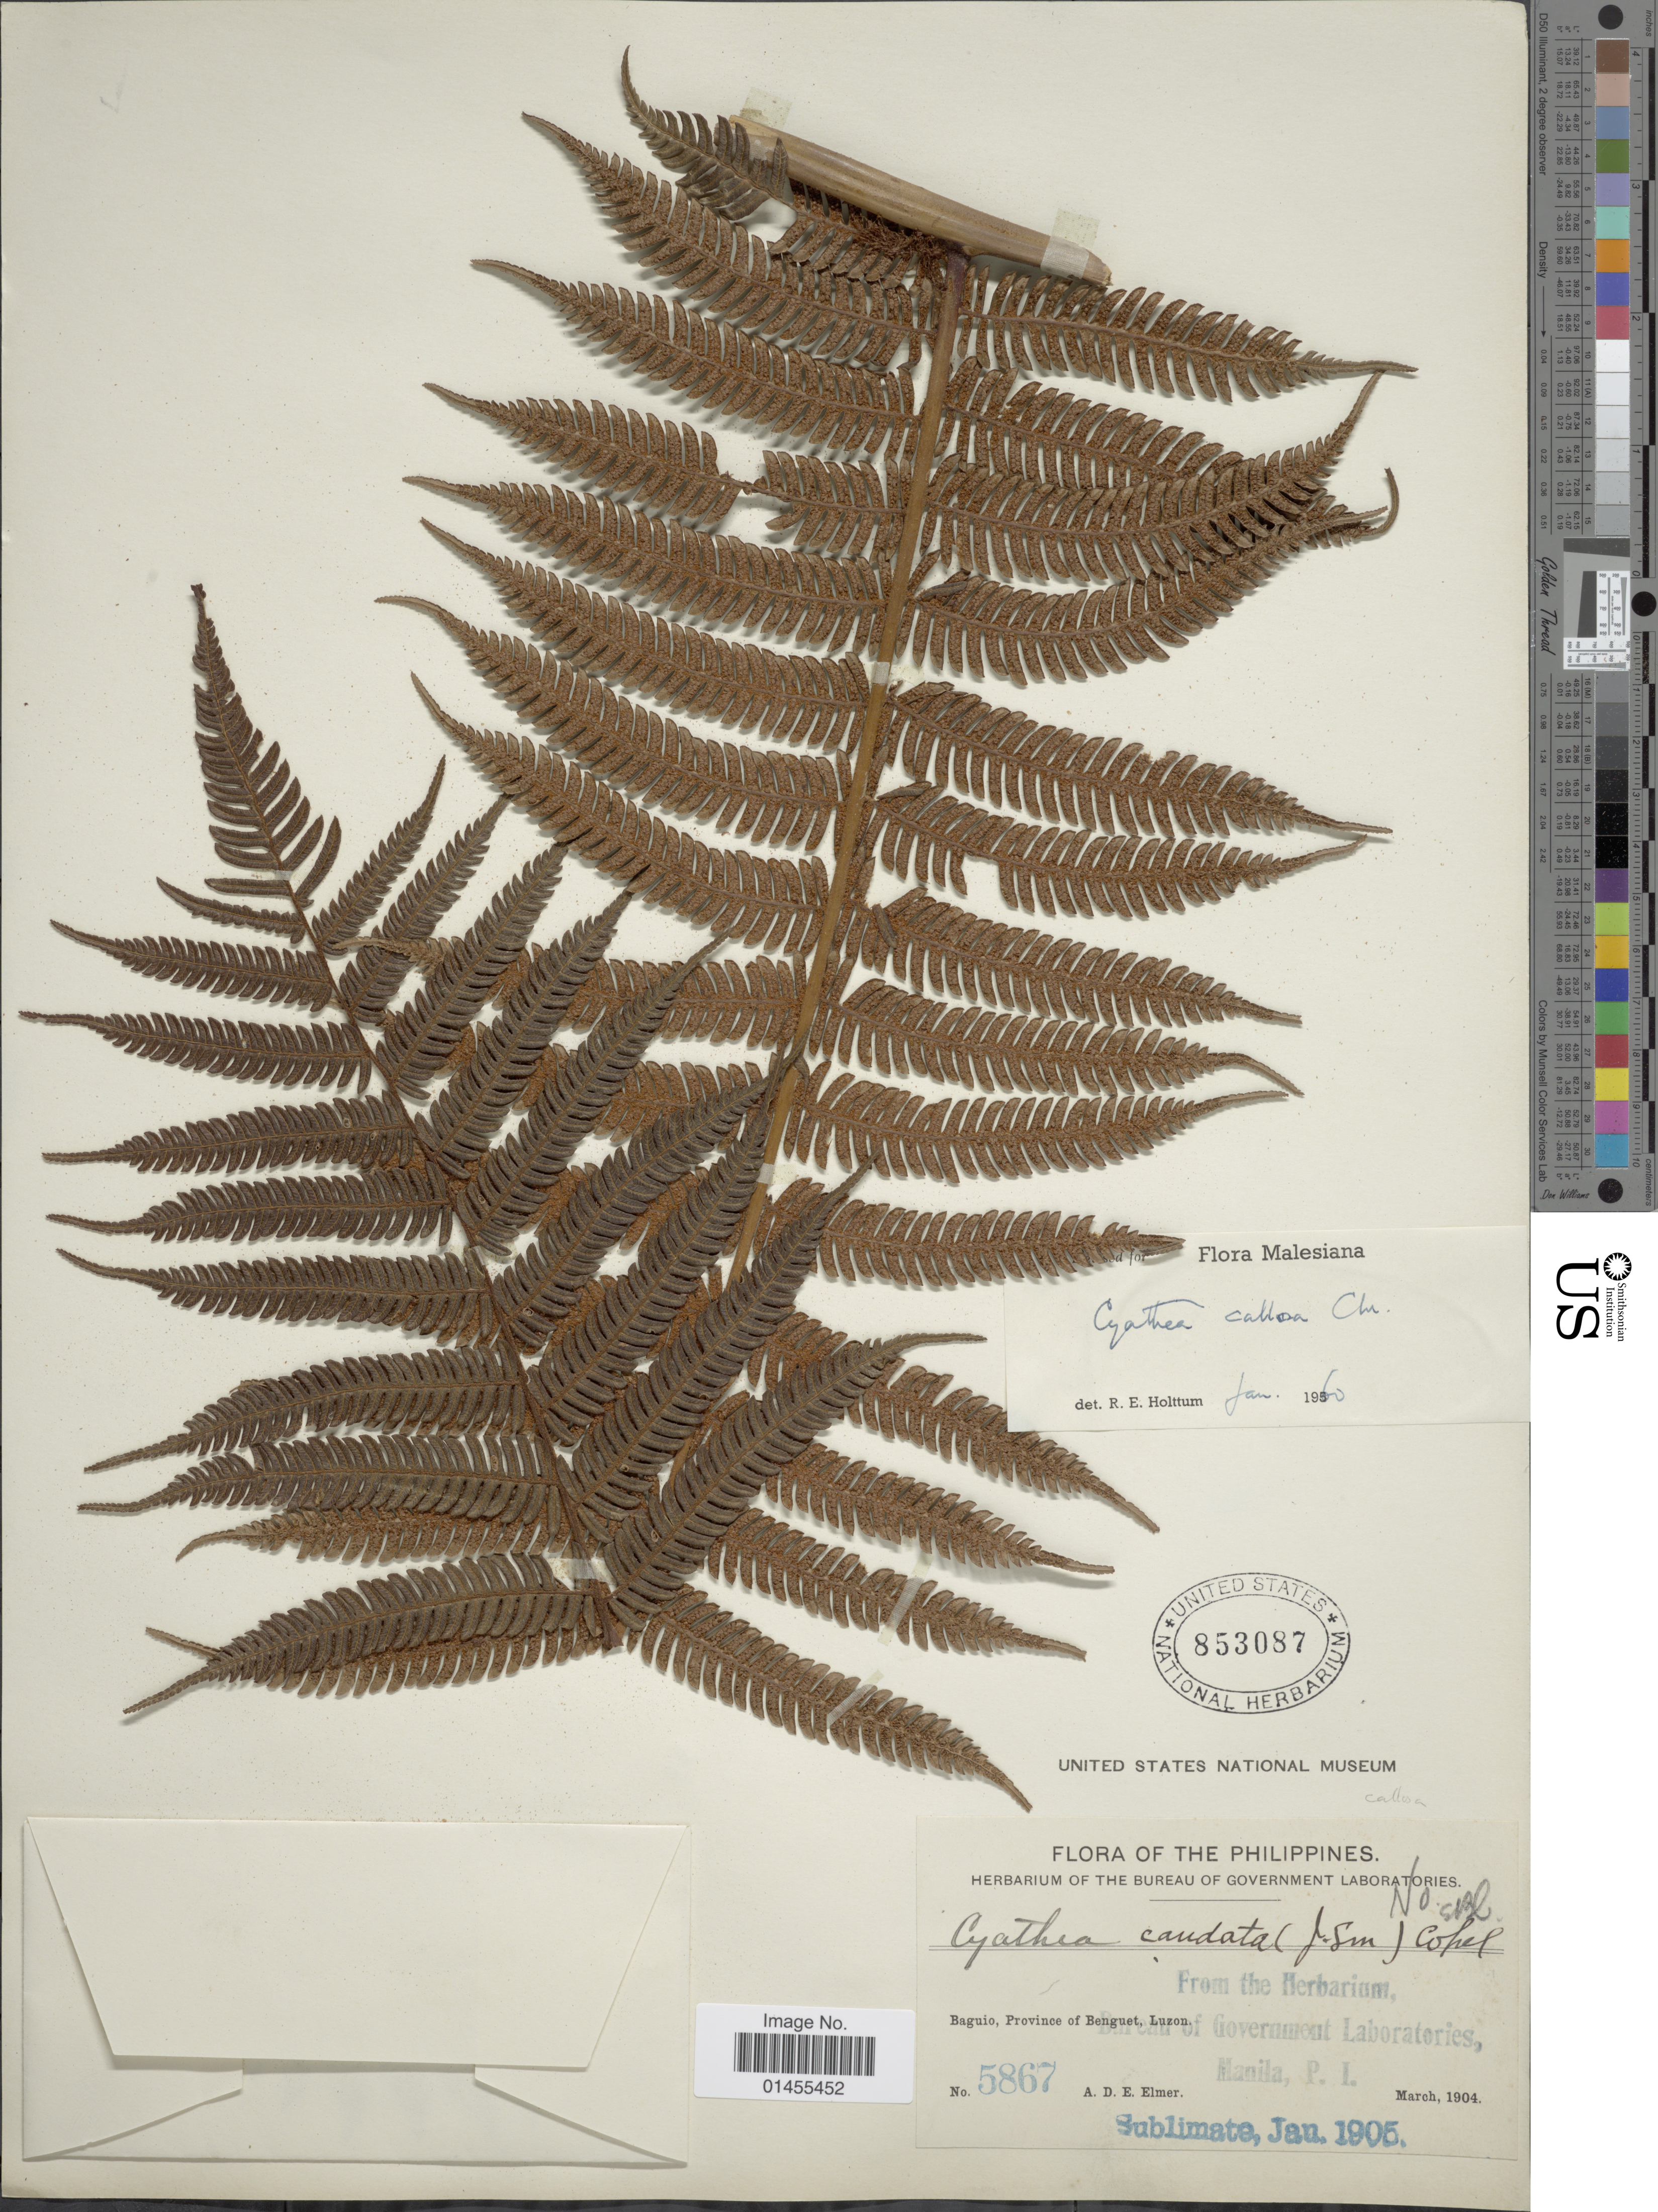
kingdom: Plantae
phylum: Tracheophyta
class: Polypodiopsida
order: Cyatheales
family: Cyatheaceae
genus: Alsophila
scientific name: Alsophila callosa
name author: (Christ) R.M. Tryon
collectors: A. D. E. Elmer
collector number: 5867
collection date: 1904-03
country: Philippines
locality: The Philippines, Baguioa, Province of Benguet, Luzon.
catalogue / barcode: US 853087